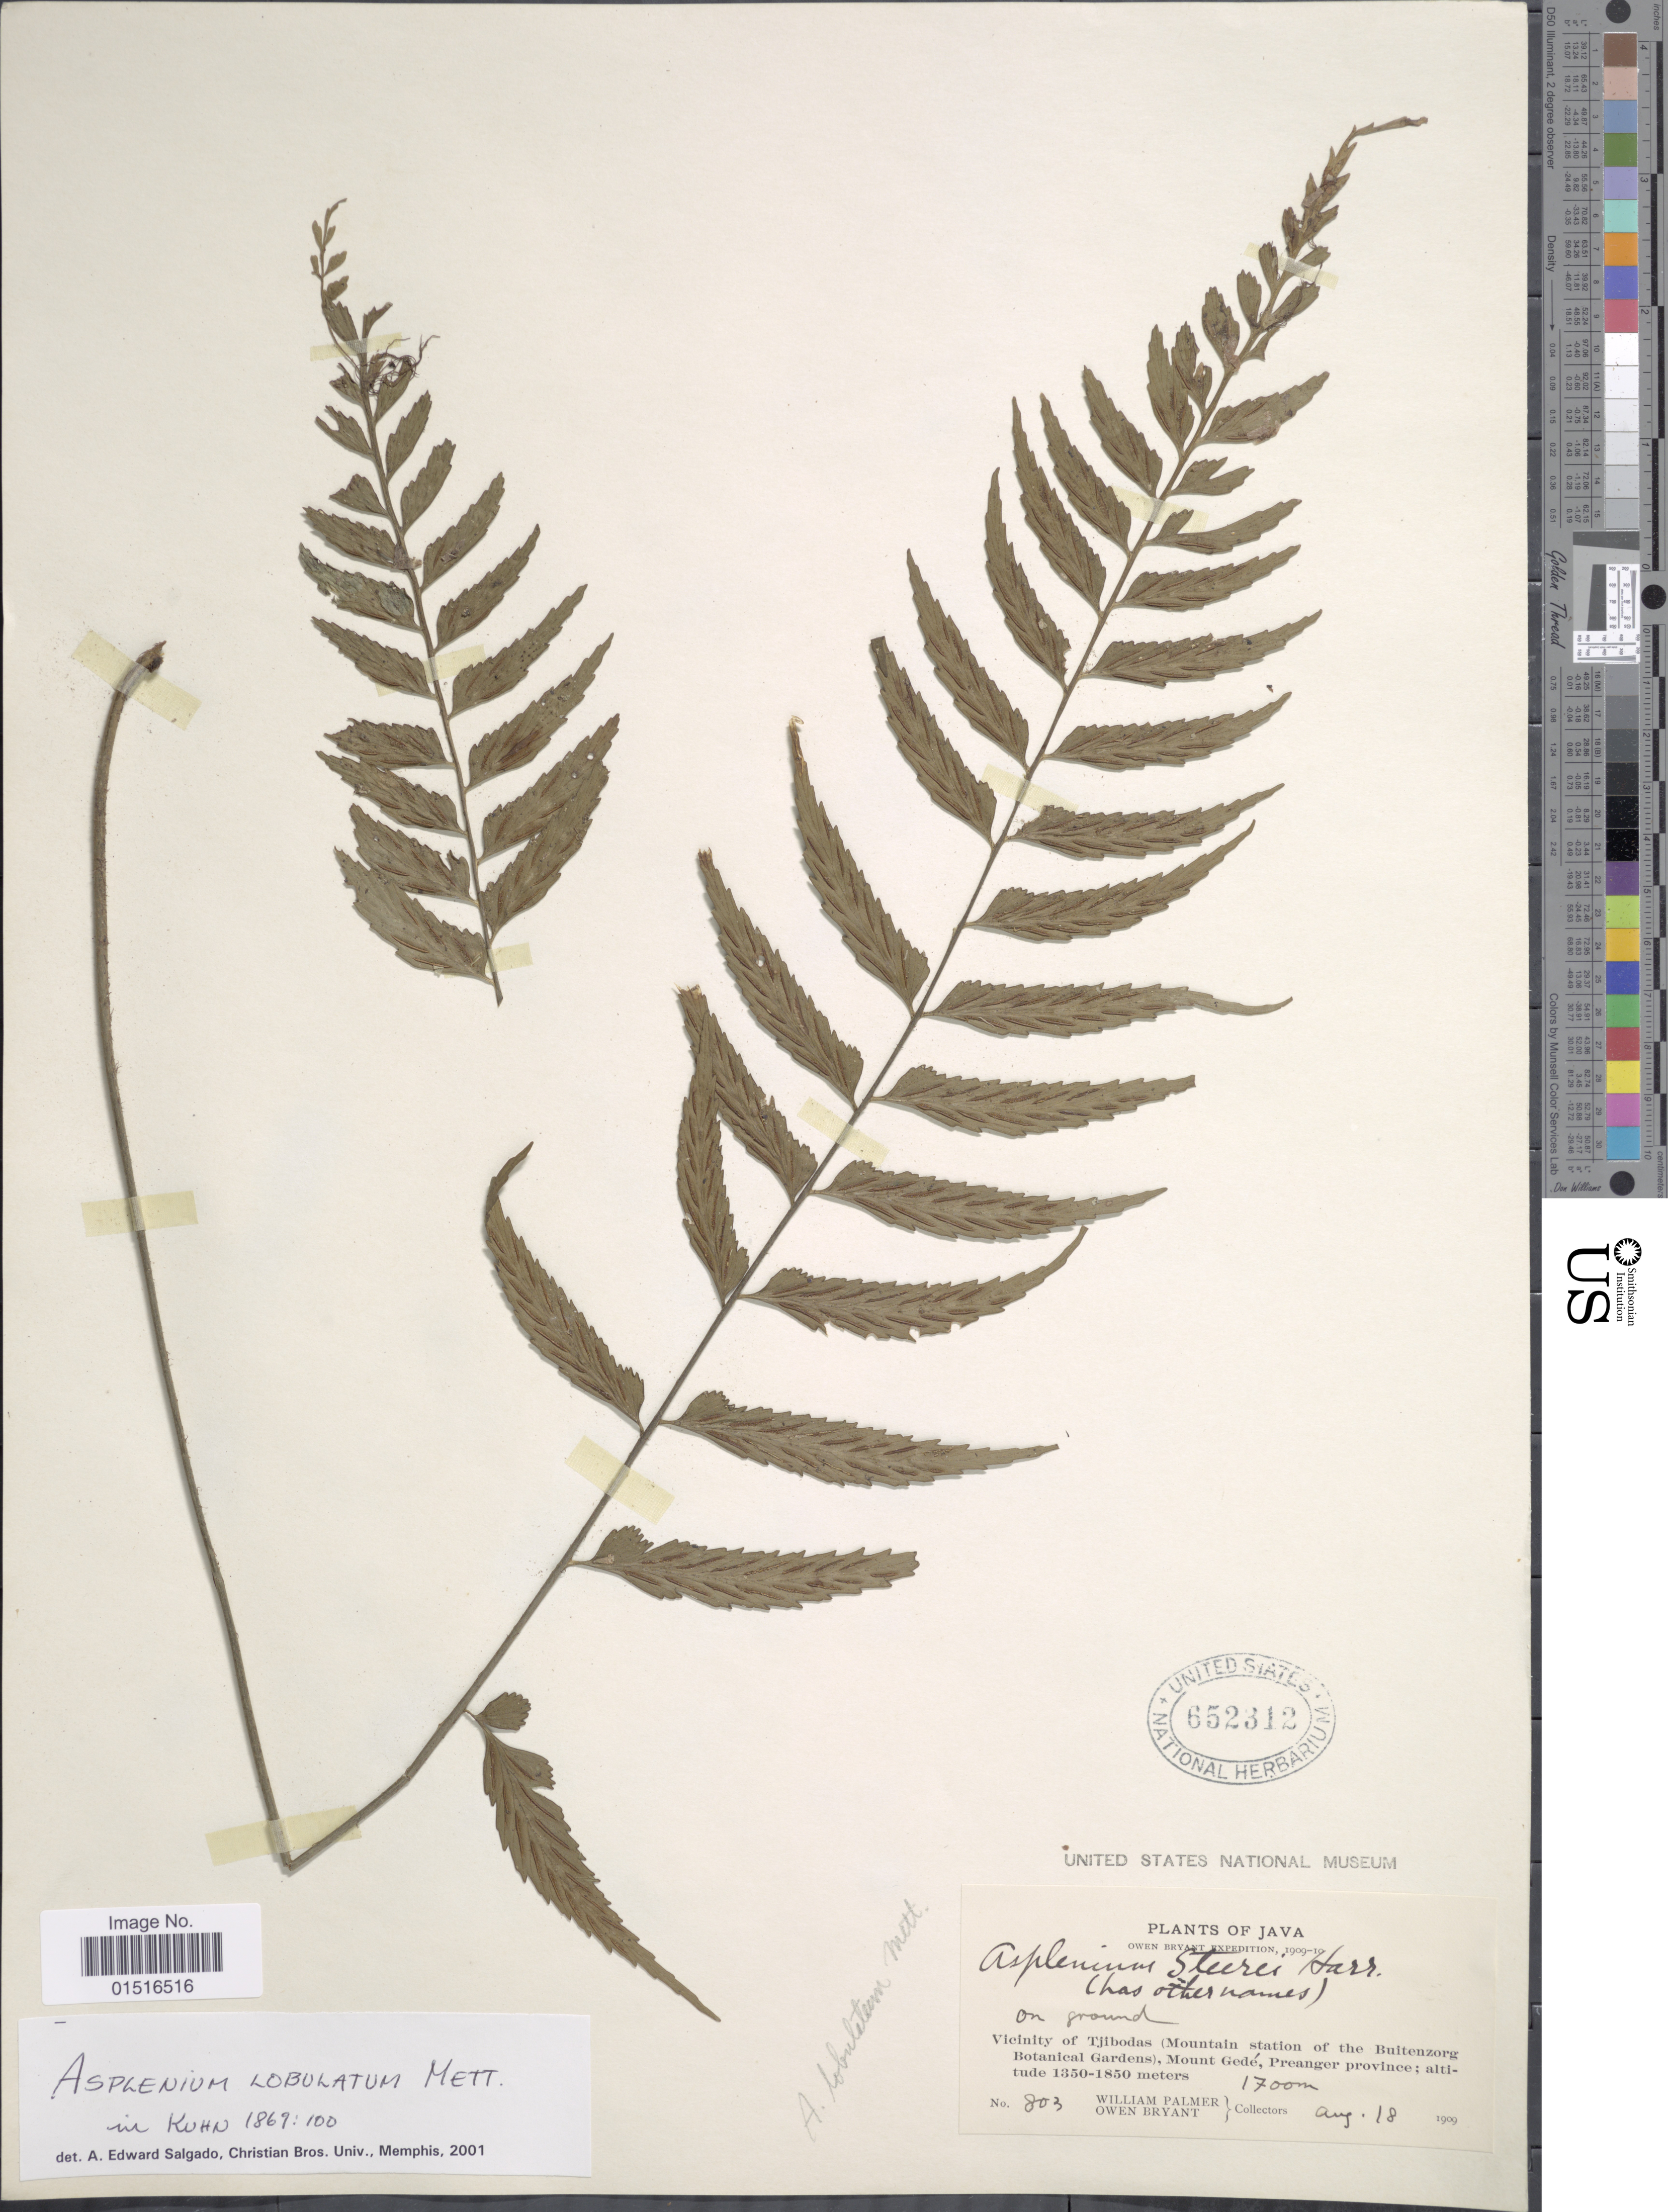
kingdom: Plantae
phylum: Tracheophyta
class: Polypodiopsida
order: Polypodiales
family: Aspleniaceae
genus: Asplenium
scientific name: Asplenium lobulatum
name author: Mett.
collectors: W. Palmer & O. Bryant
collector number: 803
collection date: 1909-08-18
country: Indonesia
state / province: Java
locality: Vicinity of Tjibodas (Mountain station of the Buitenzorg Botanical Gardens), Mount Gede, Preanger province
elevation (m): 1700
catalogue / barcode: US 652312